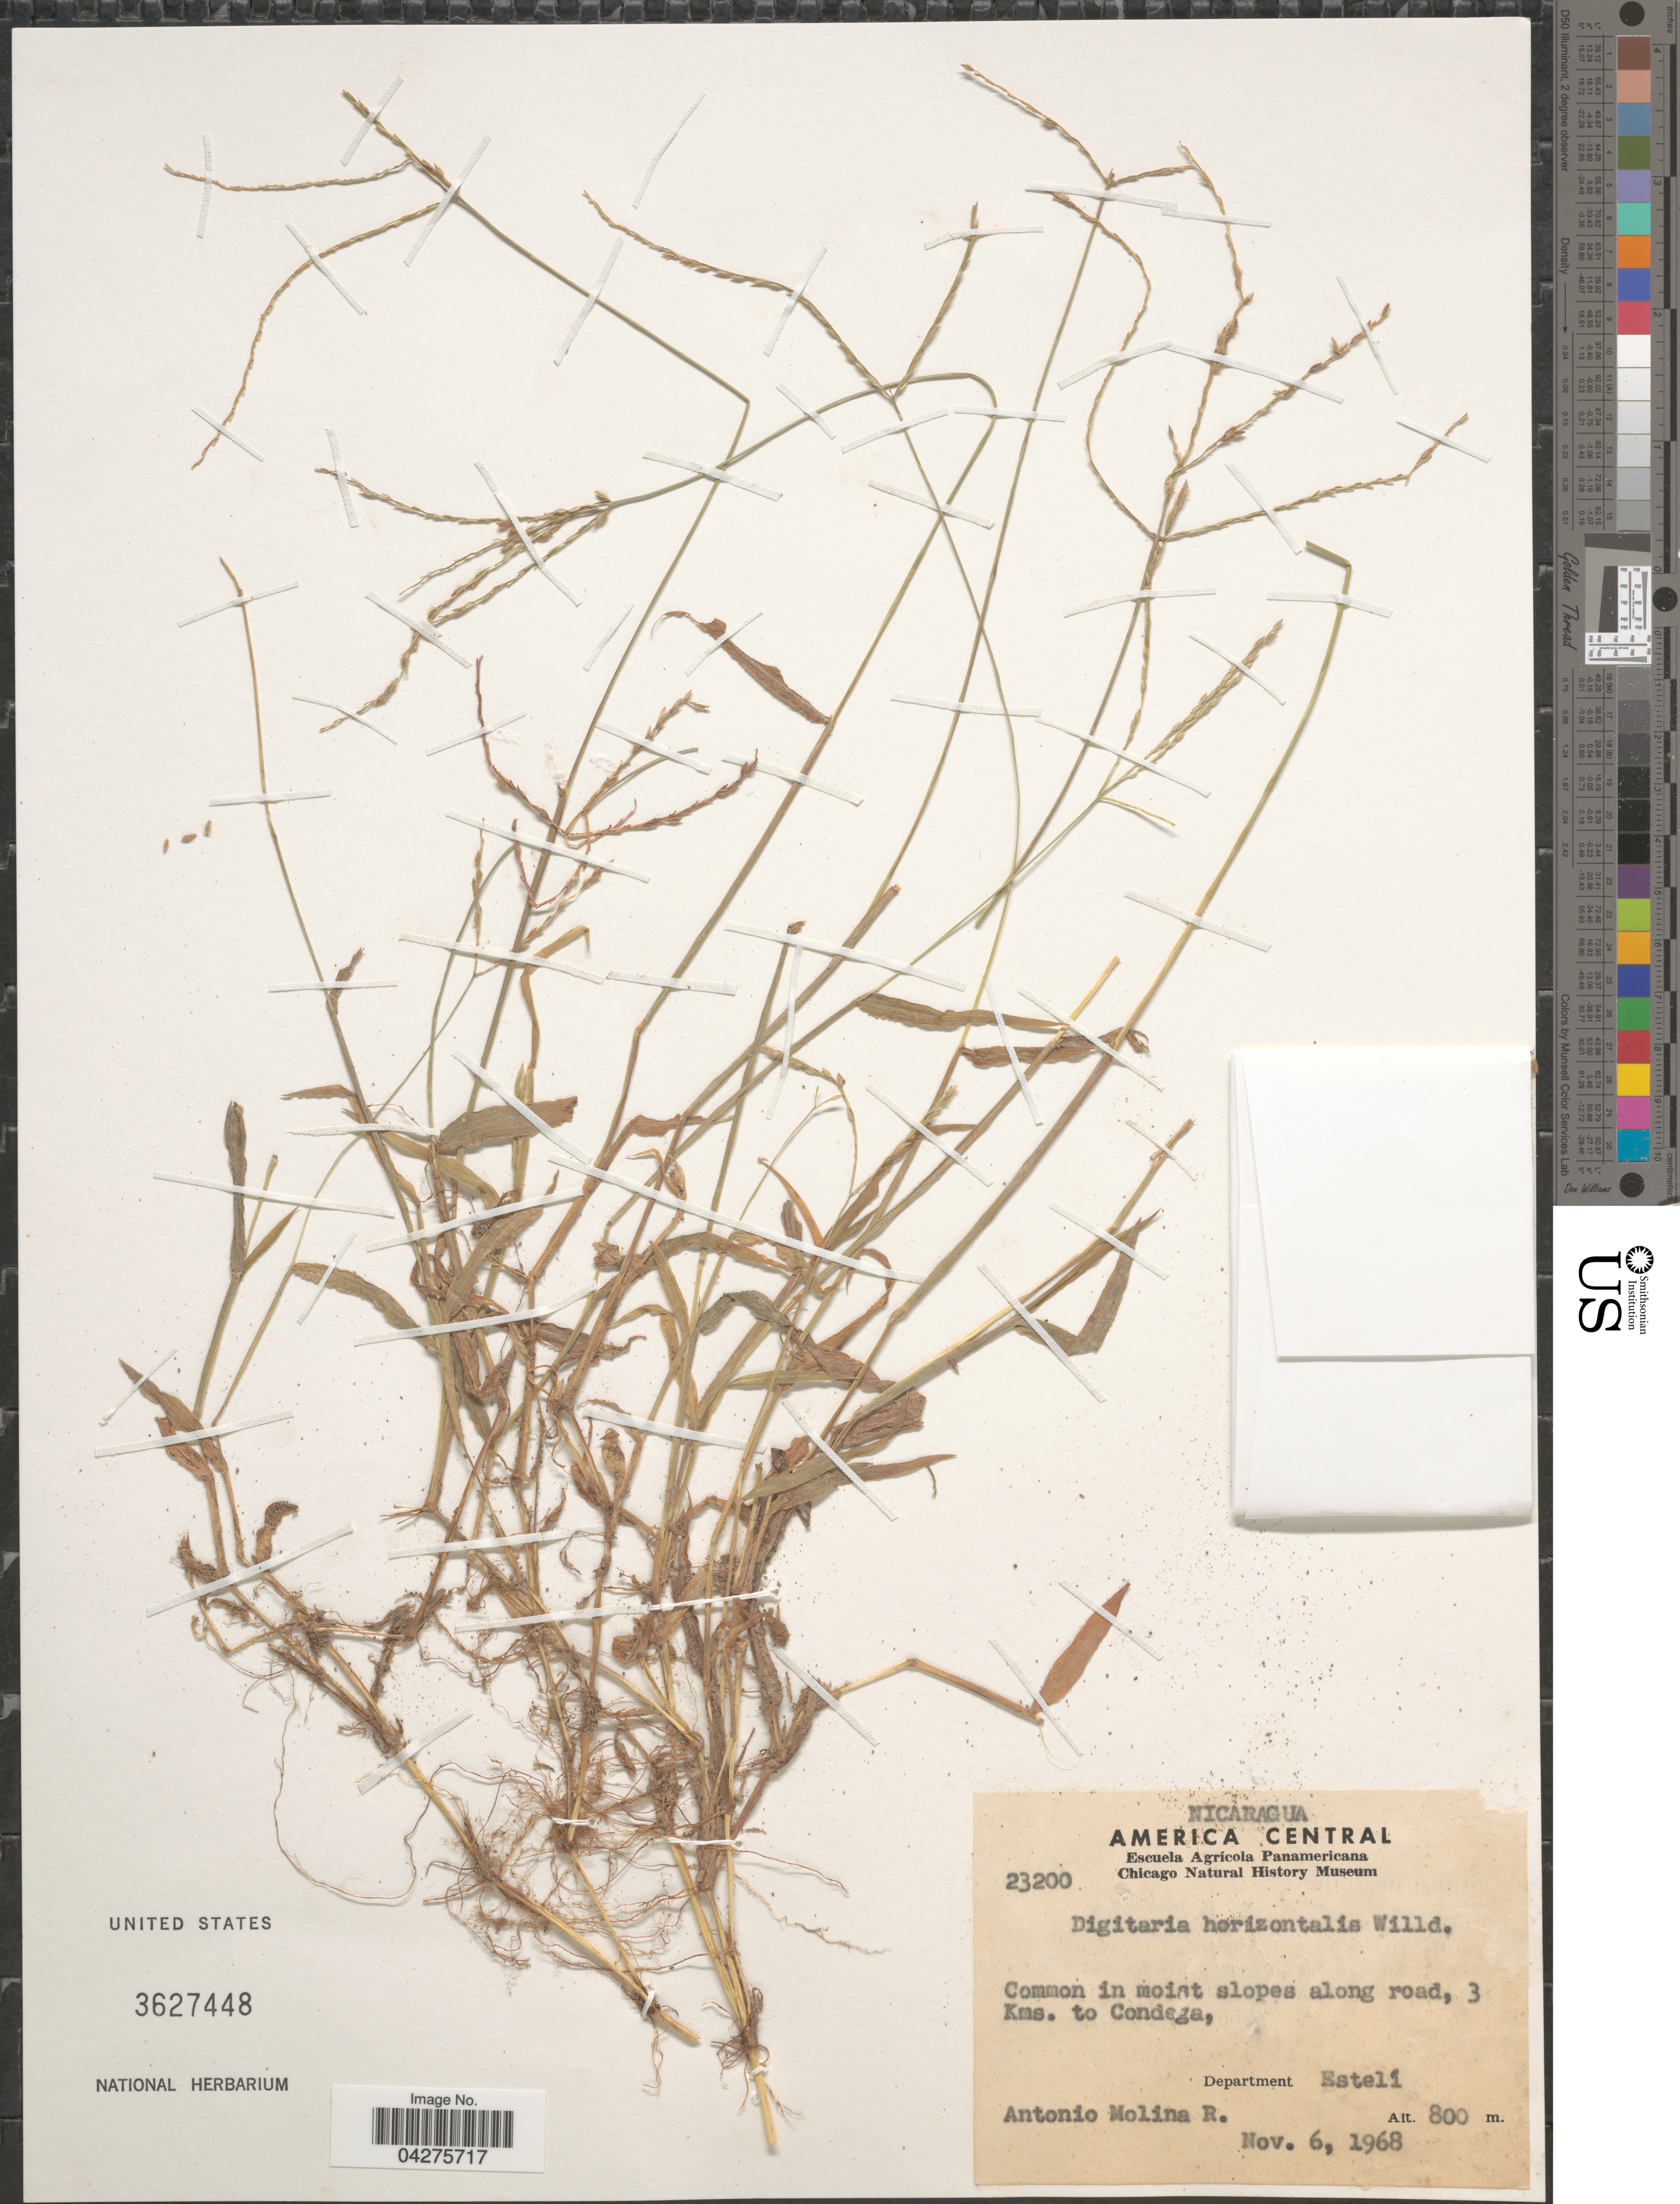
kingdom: Plantae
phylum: Tracheophyta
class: Liliopsida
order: Poales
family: Poaceae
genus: Digitaria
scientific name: Digitaria horizontalis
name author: Willd.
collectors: A. Molina R.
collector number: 23200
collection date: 1968-11-06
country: Nicaragua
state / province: Esteli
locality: In moist slopes along road, 3 Kms. to Condega, Department Estelí.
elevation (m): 800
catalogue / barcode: US 3627448